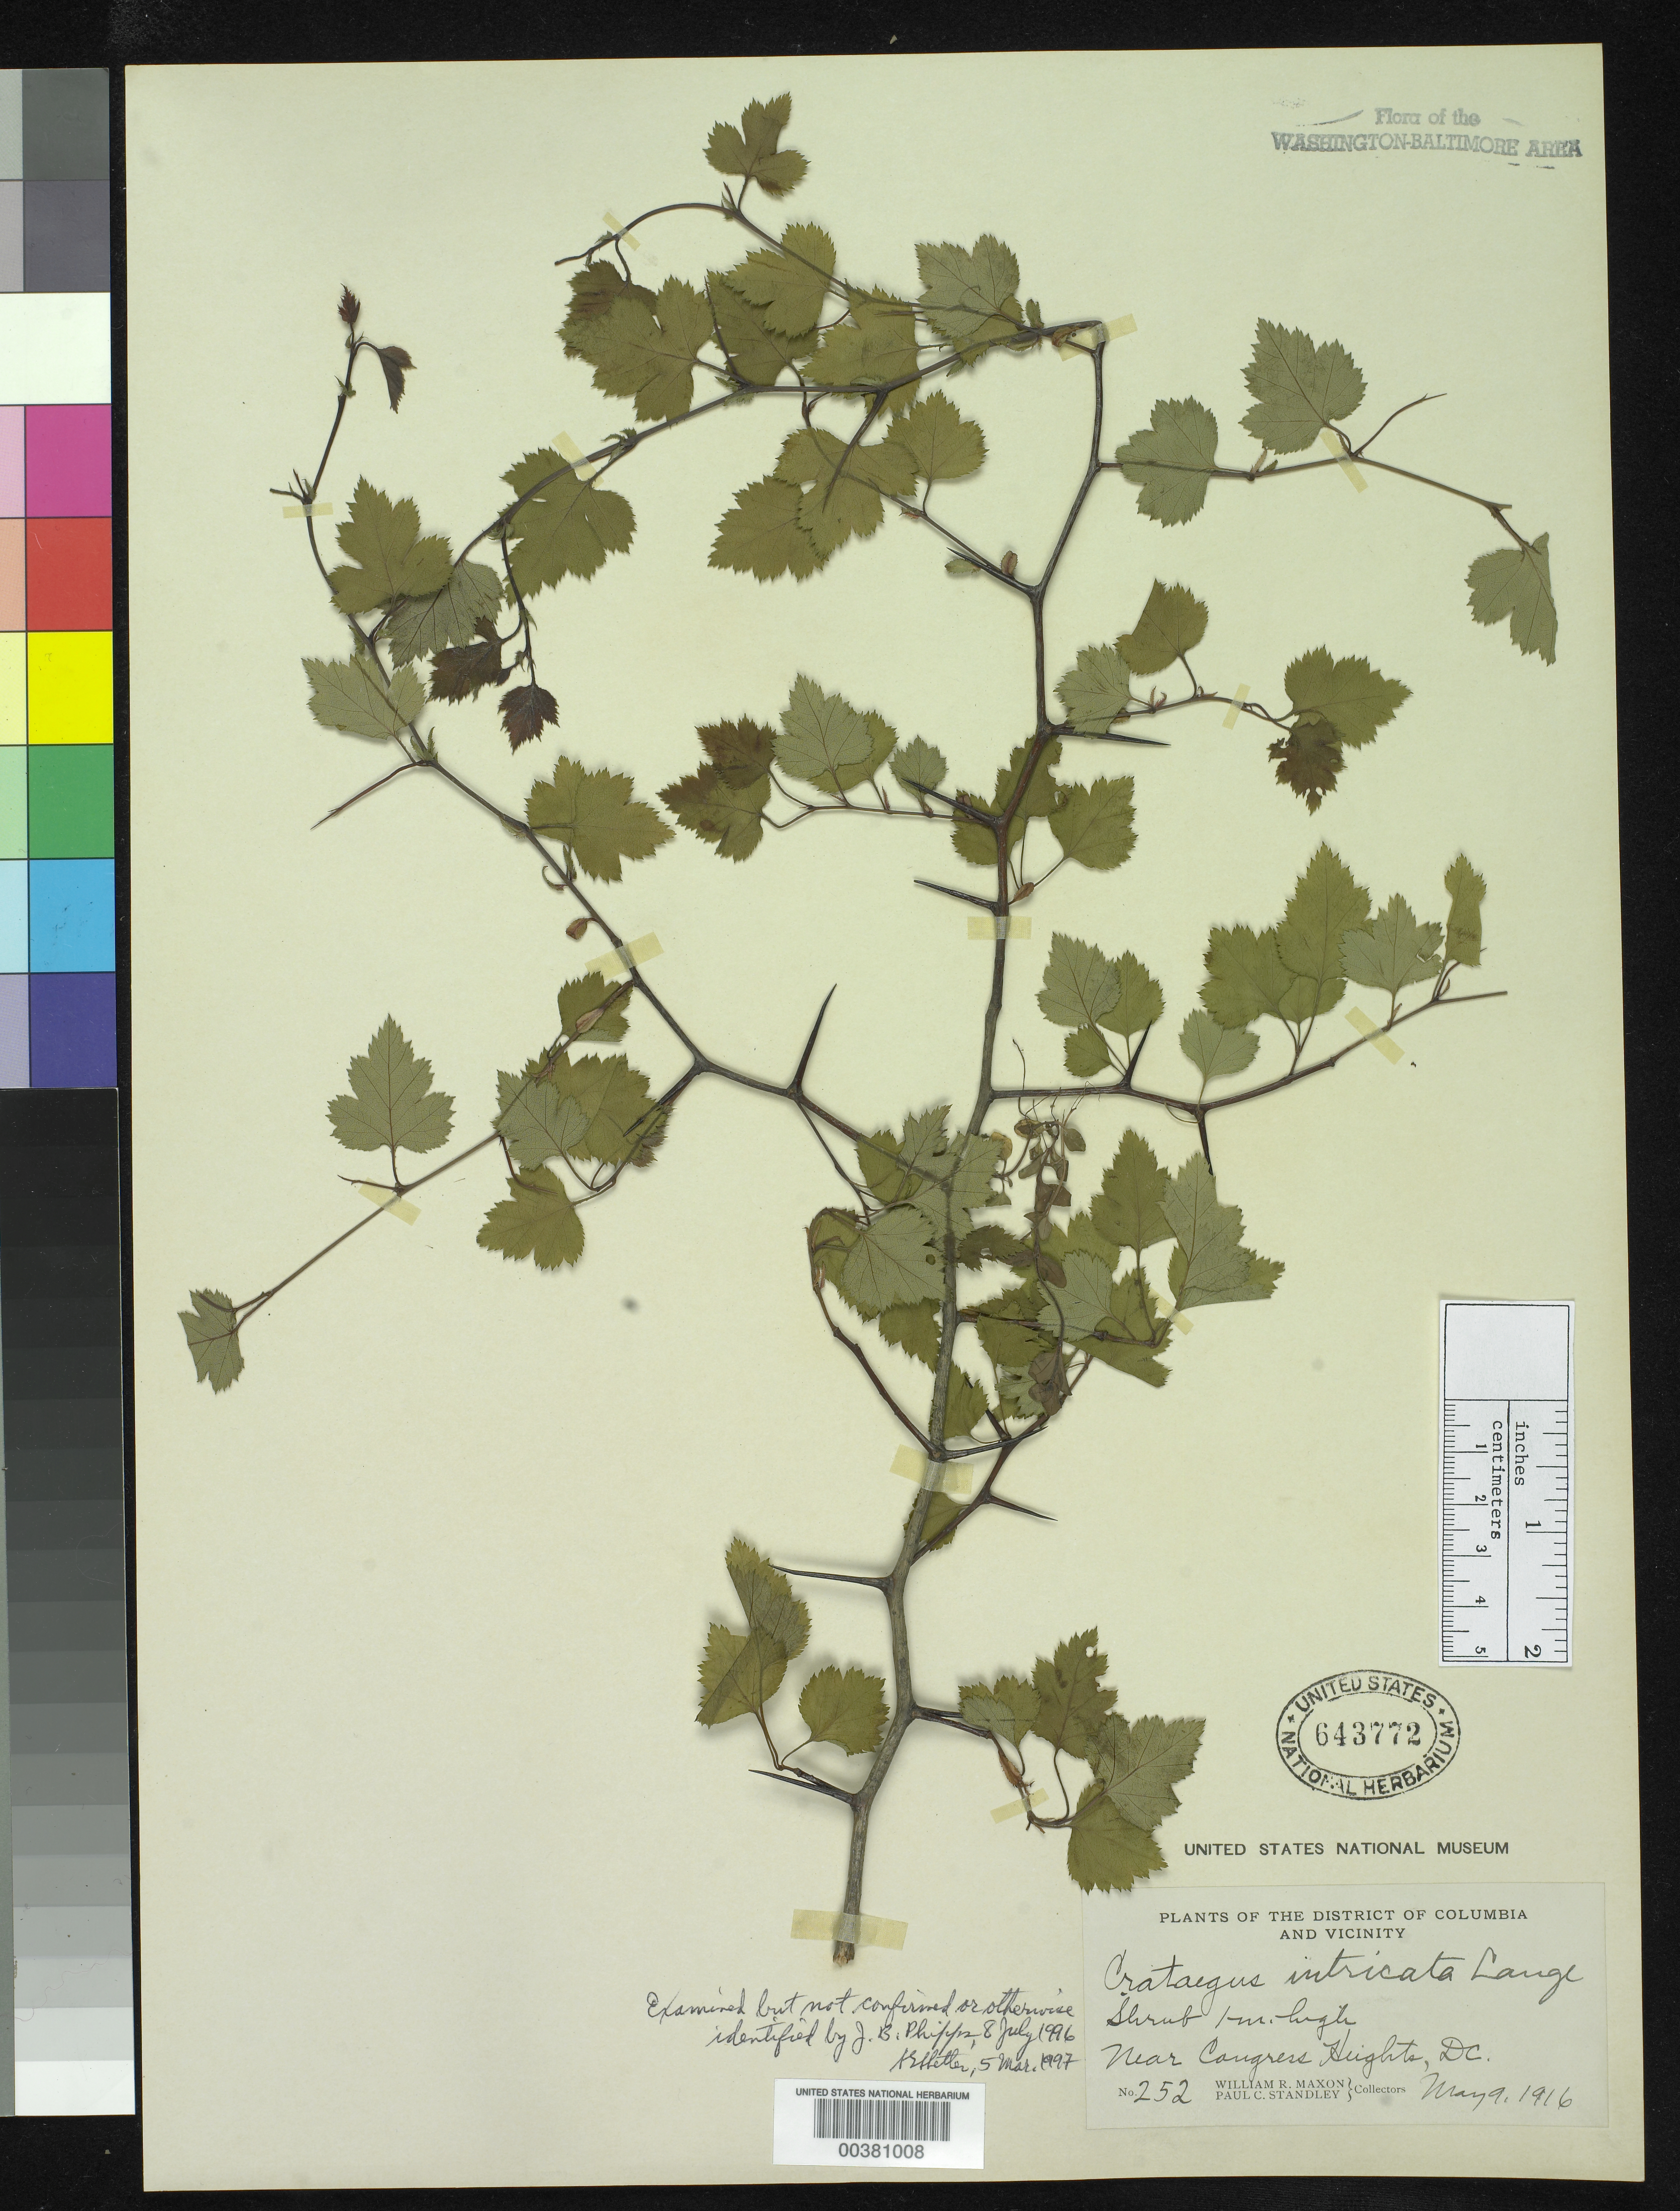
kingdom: Plantae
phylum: Tracheophyta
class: Magnoliopsida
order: Rosales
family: Rosaceae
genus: Crataegus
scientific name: Crataegus intricata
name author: Lange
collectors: W. R. Maxon & P. C. Standley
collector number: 252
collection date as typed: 09 May 1916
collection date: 1916-05-09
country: United States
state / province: District of Columbia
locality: Congress Heights vicinity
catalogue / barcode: US 643772